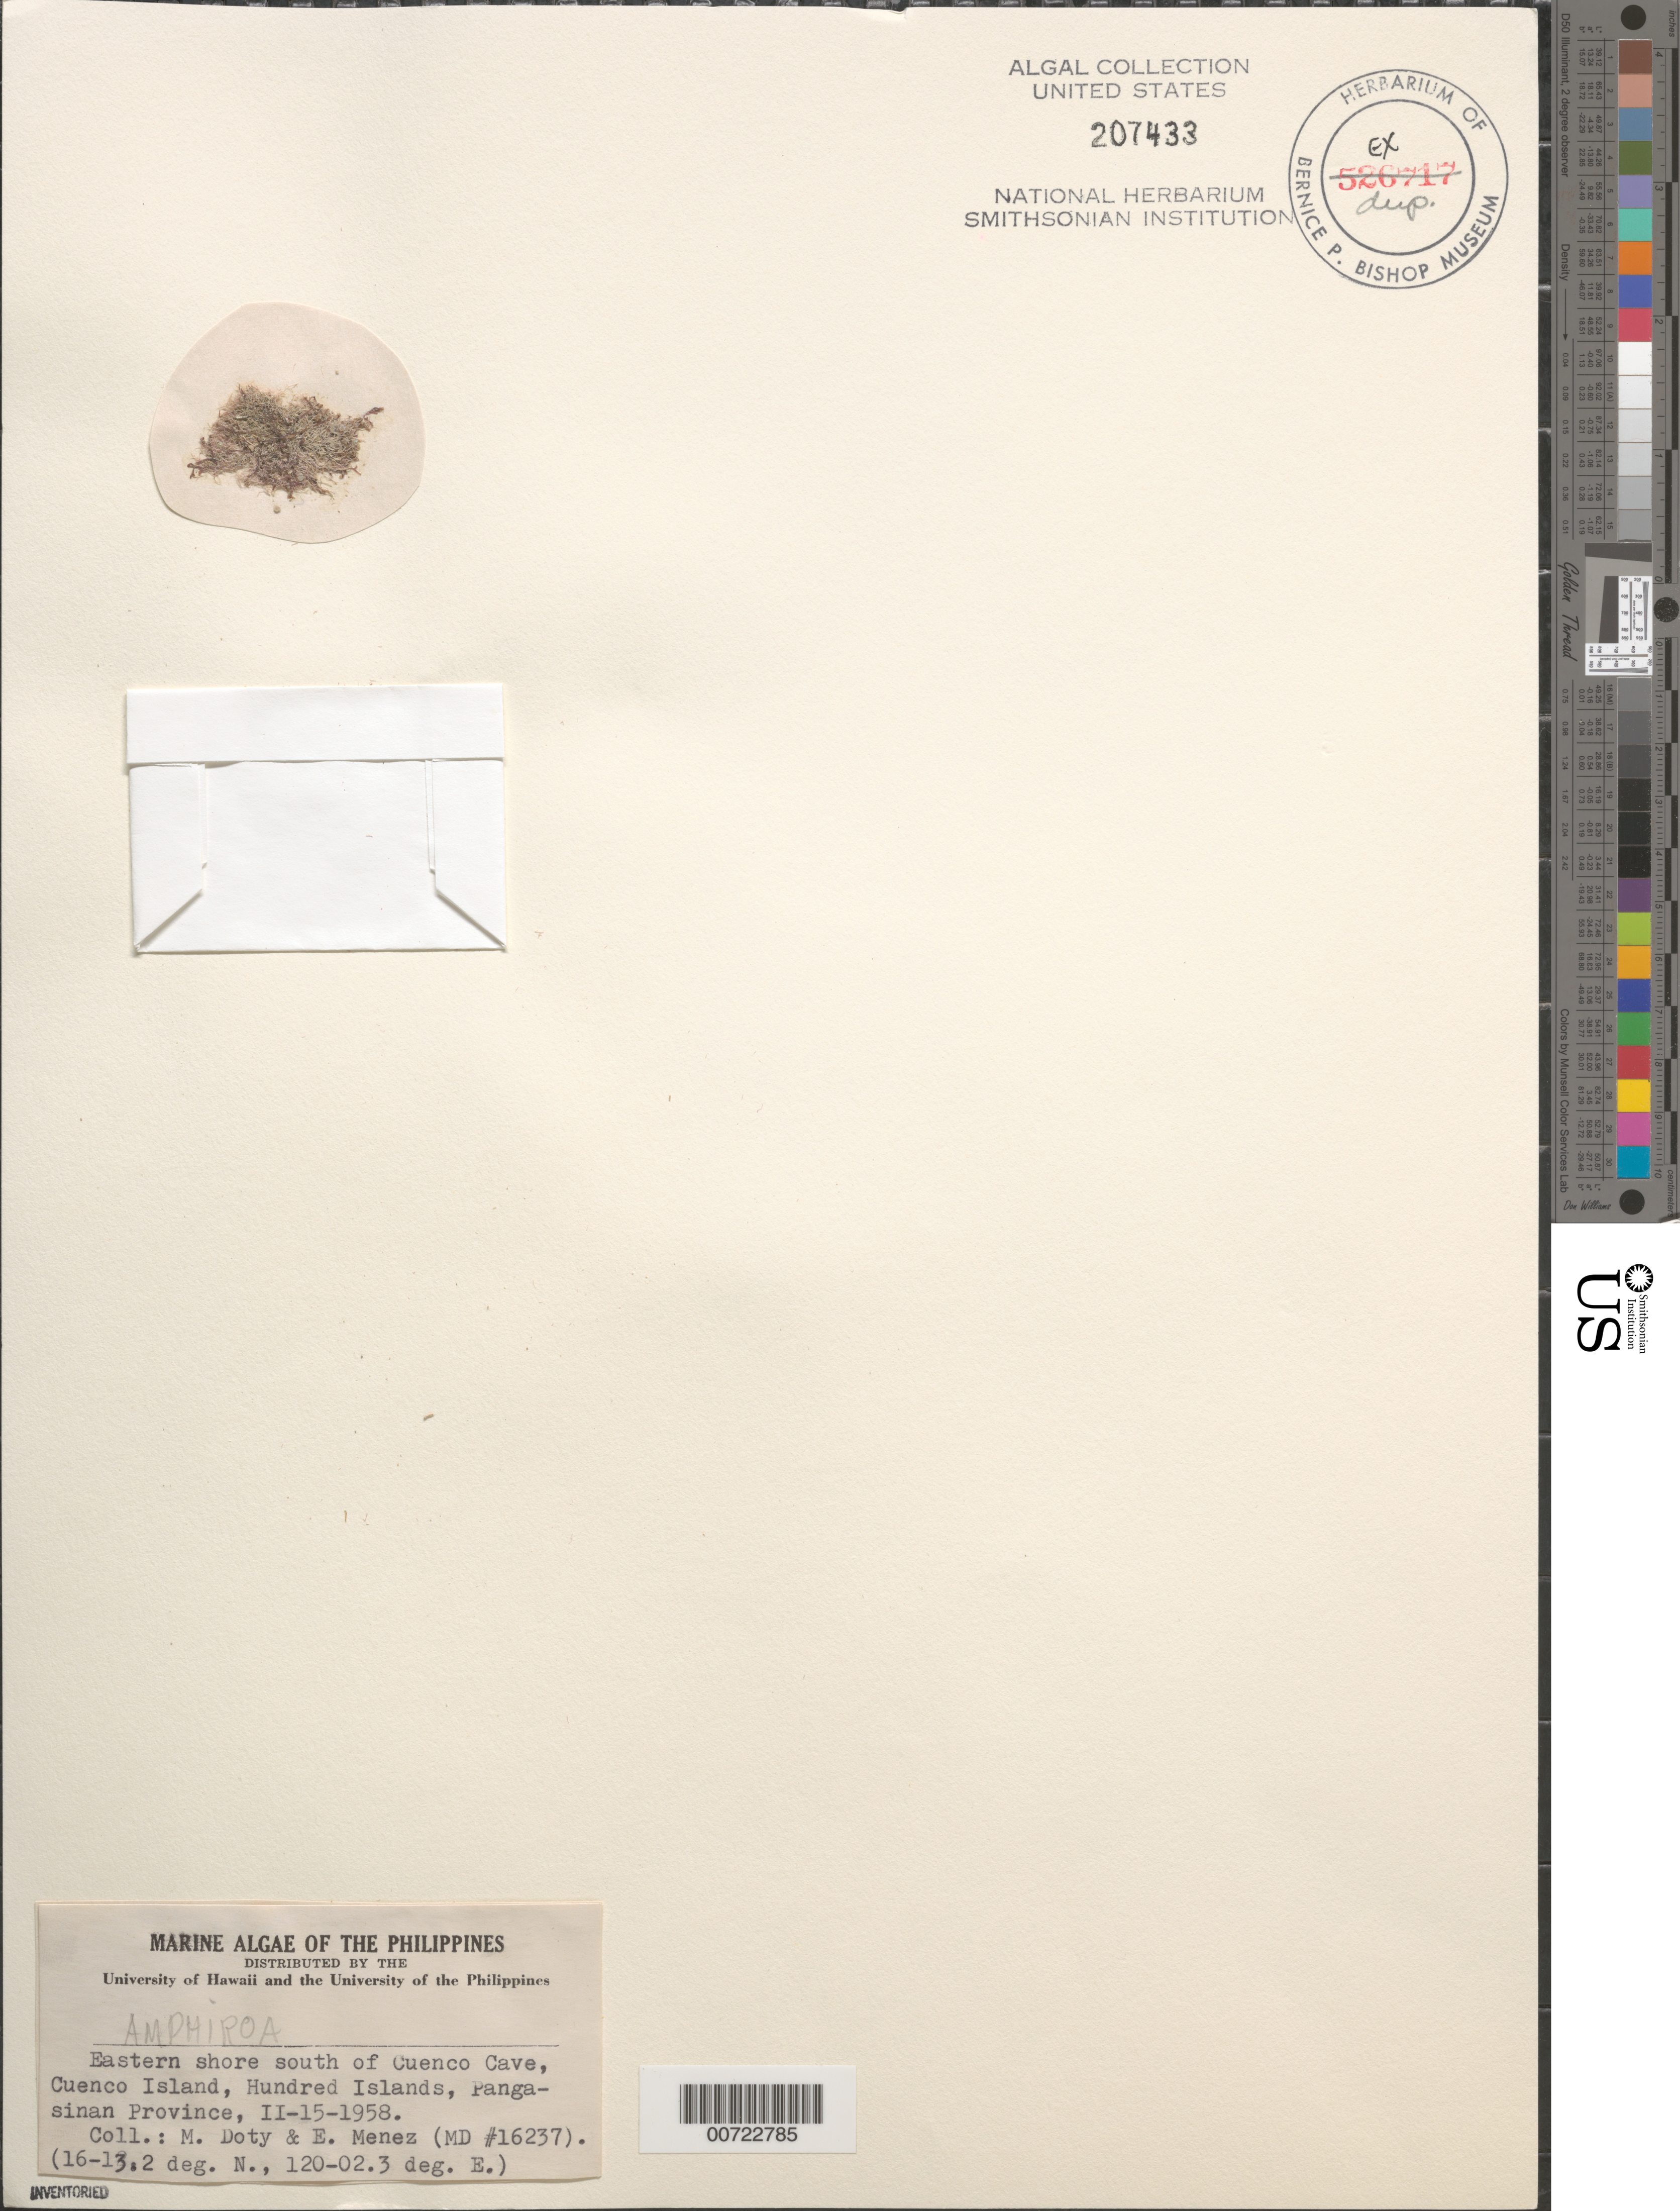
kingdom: Plantae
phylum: Rhodophyta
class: Florideophyceae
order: Corallinales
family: Lithophyllaceae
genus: Amphiroa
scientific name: Amphiroa sp.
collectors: M. S. Doty & Meñez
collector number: MSD 16237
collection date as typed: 15 Feb 1958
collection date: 1958-02-15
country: Philippines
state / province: Ilocos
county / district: Pangasinan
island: Cuenco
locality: Eastern shore south of Cuenco Cave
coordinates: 16-13.2 deg. N, 120-02.3 deg. E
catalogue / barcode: US 207433